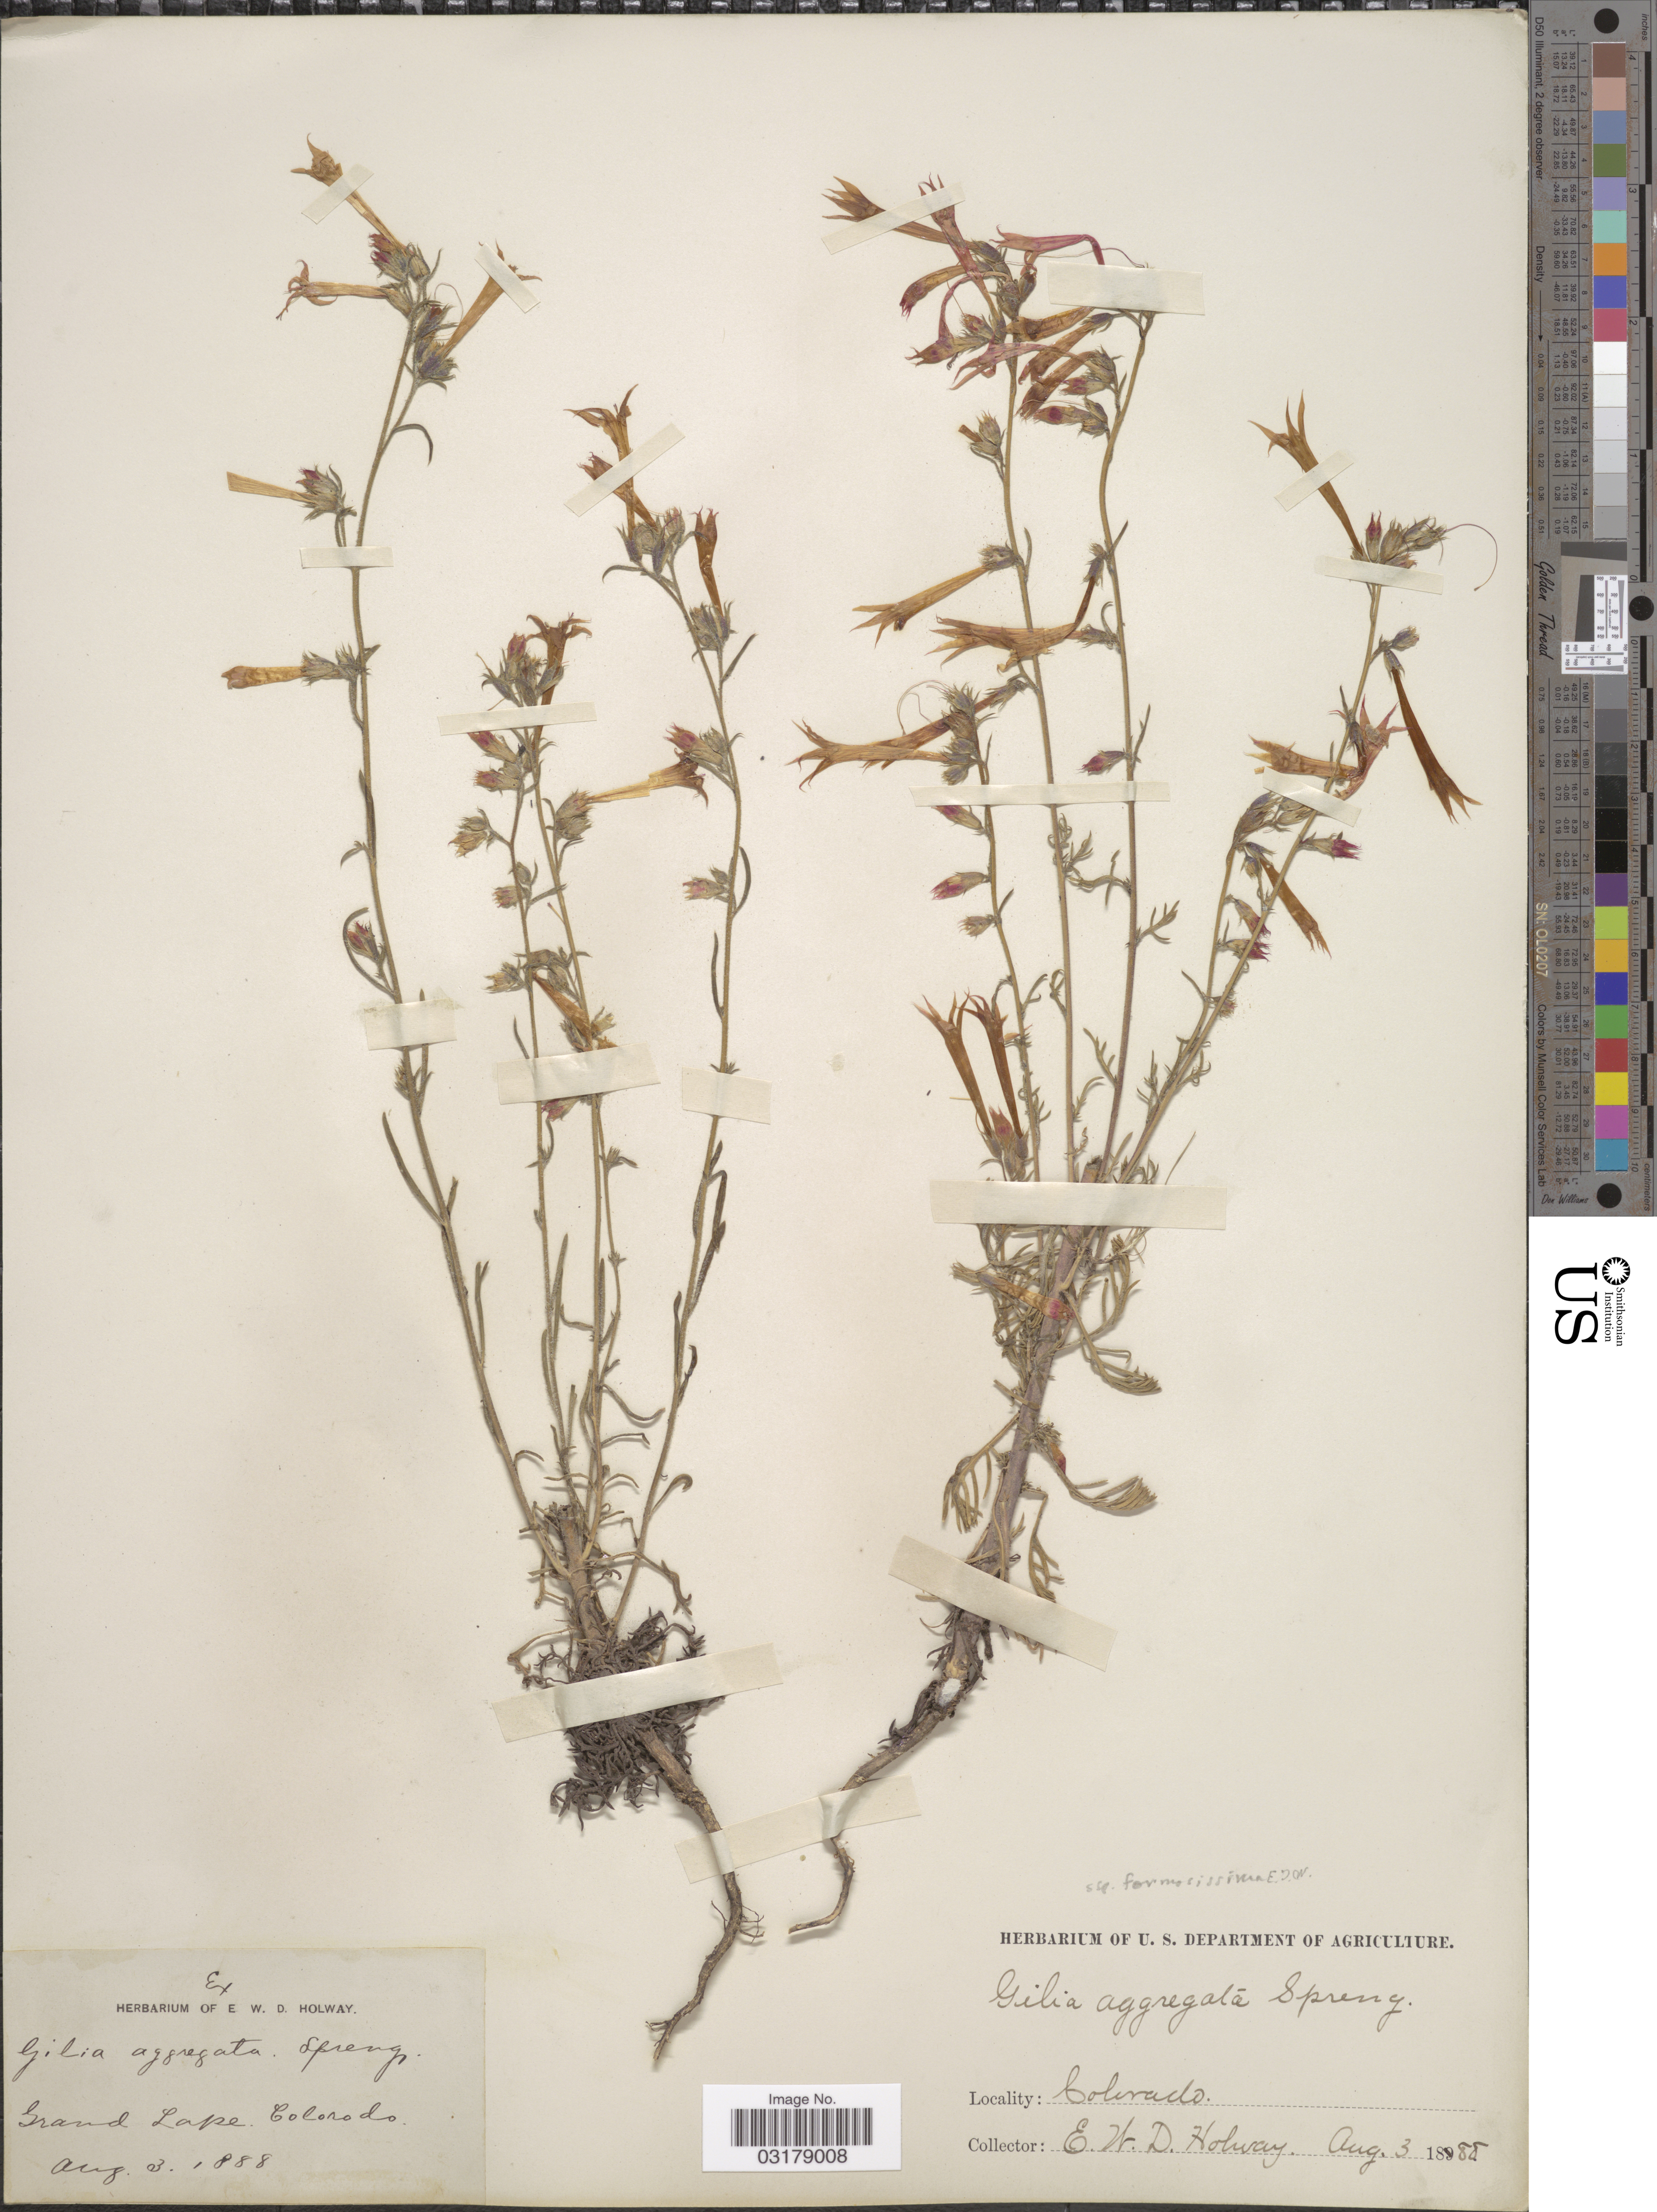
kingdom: Plantae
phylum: Tracheophyta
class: Magnoliopsida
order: Ericales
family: Polemoniaceae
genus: Ipomopsis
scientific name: Ipomopsis aggregata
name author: (Pursh) V.E. Grant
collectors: E. W. D. Holway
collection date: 1888-08-03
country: United States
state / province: Colorado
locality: Grand Lake.